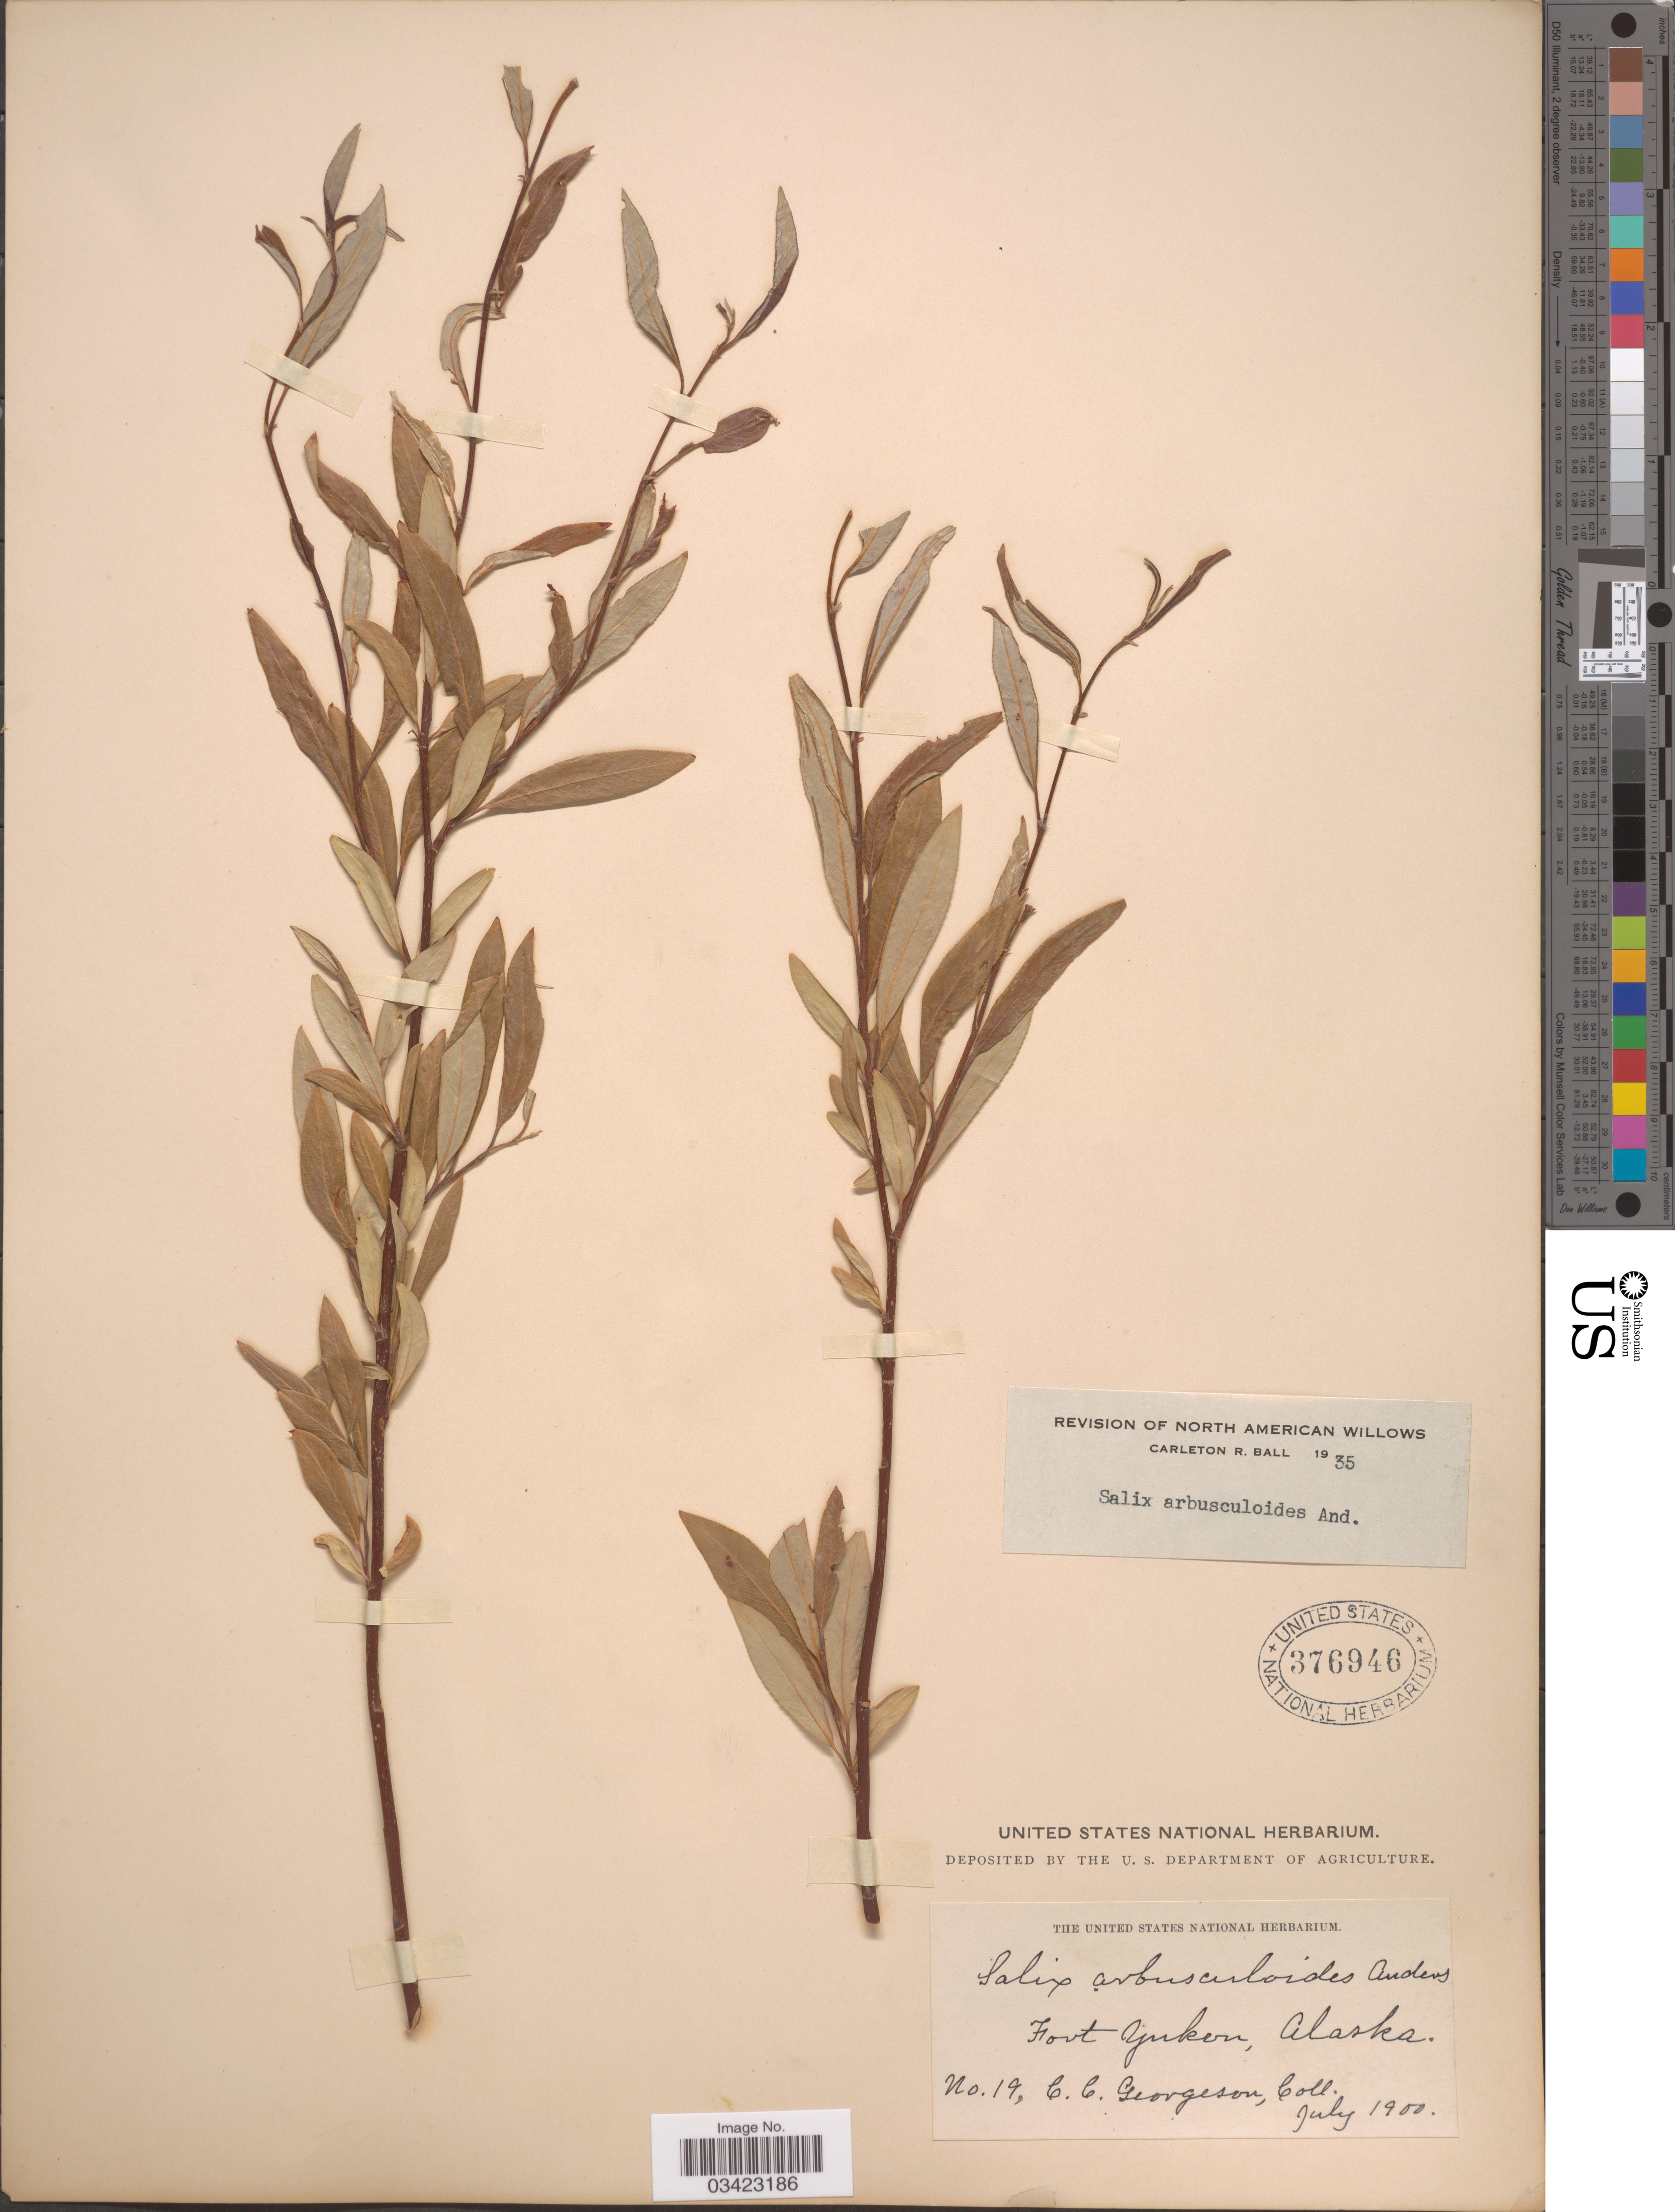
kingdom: Plantae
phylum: Tracheophyta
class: Magnoliopsida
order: Malpighiales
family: Salicaceae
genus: Salix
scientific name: Salix arbusculoides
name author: Andersson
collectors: C. Georgeson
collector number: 19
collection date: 1900-07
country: United States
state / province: Alaska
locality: Fort Yukon.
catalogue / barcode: US 376946